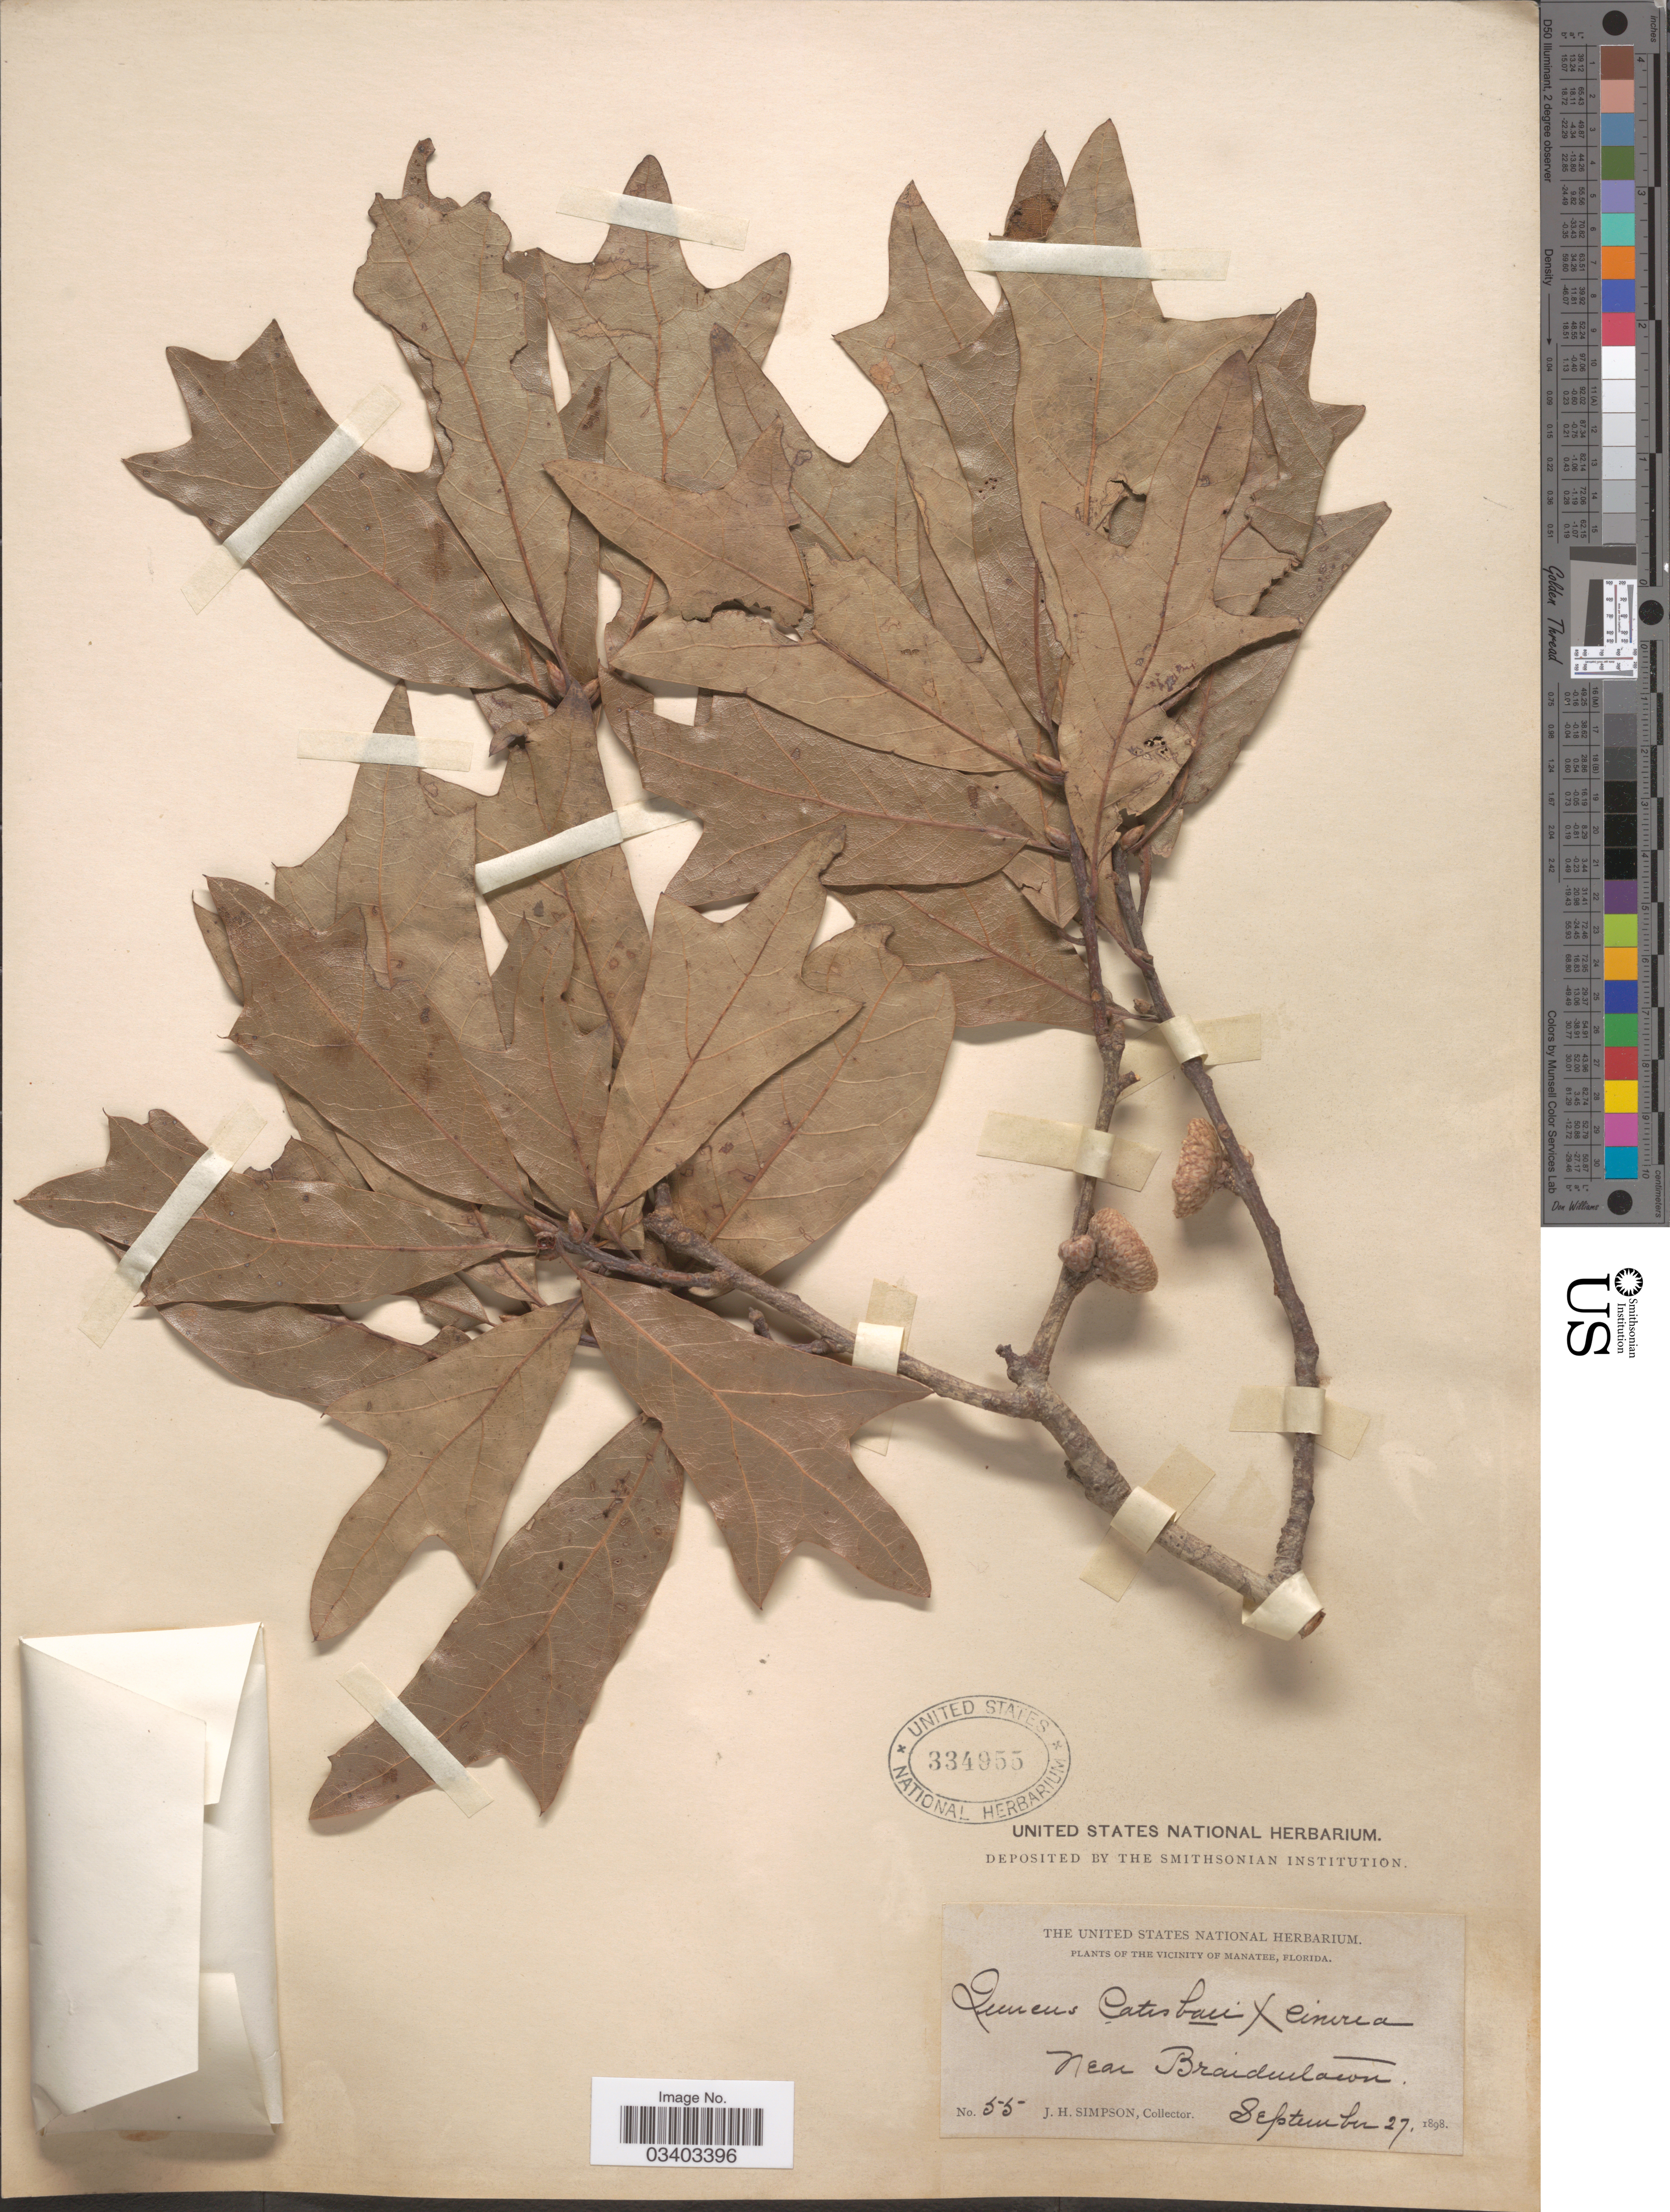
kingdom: Plantae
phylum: Tracheophyta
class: Magnoliopsida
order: Fagales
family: Fagaceae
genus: Quercus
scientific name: Quercus ashei Sterrett nom. illeg.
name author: Sterrett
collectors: J. H. Simpson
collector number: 55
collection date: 1898-09-27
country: United States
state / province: Florida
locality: The vicinity of Manatee. Near Braidentown.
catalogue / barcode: US 334955